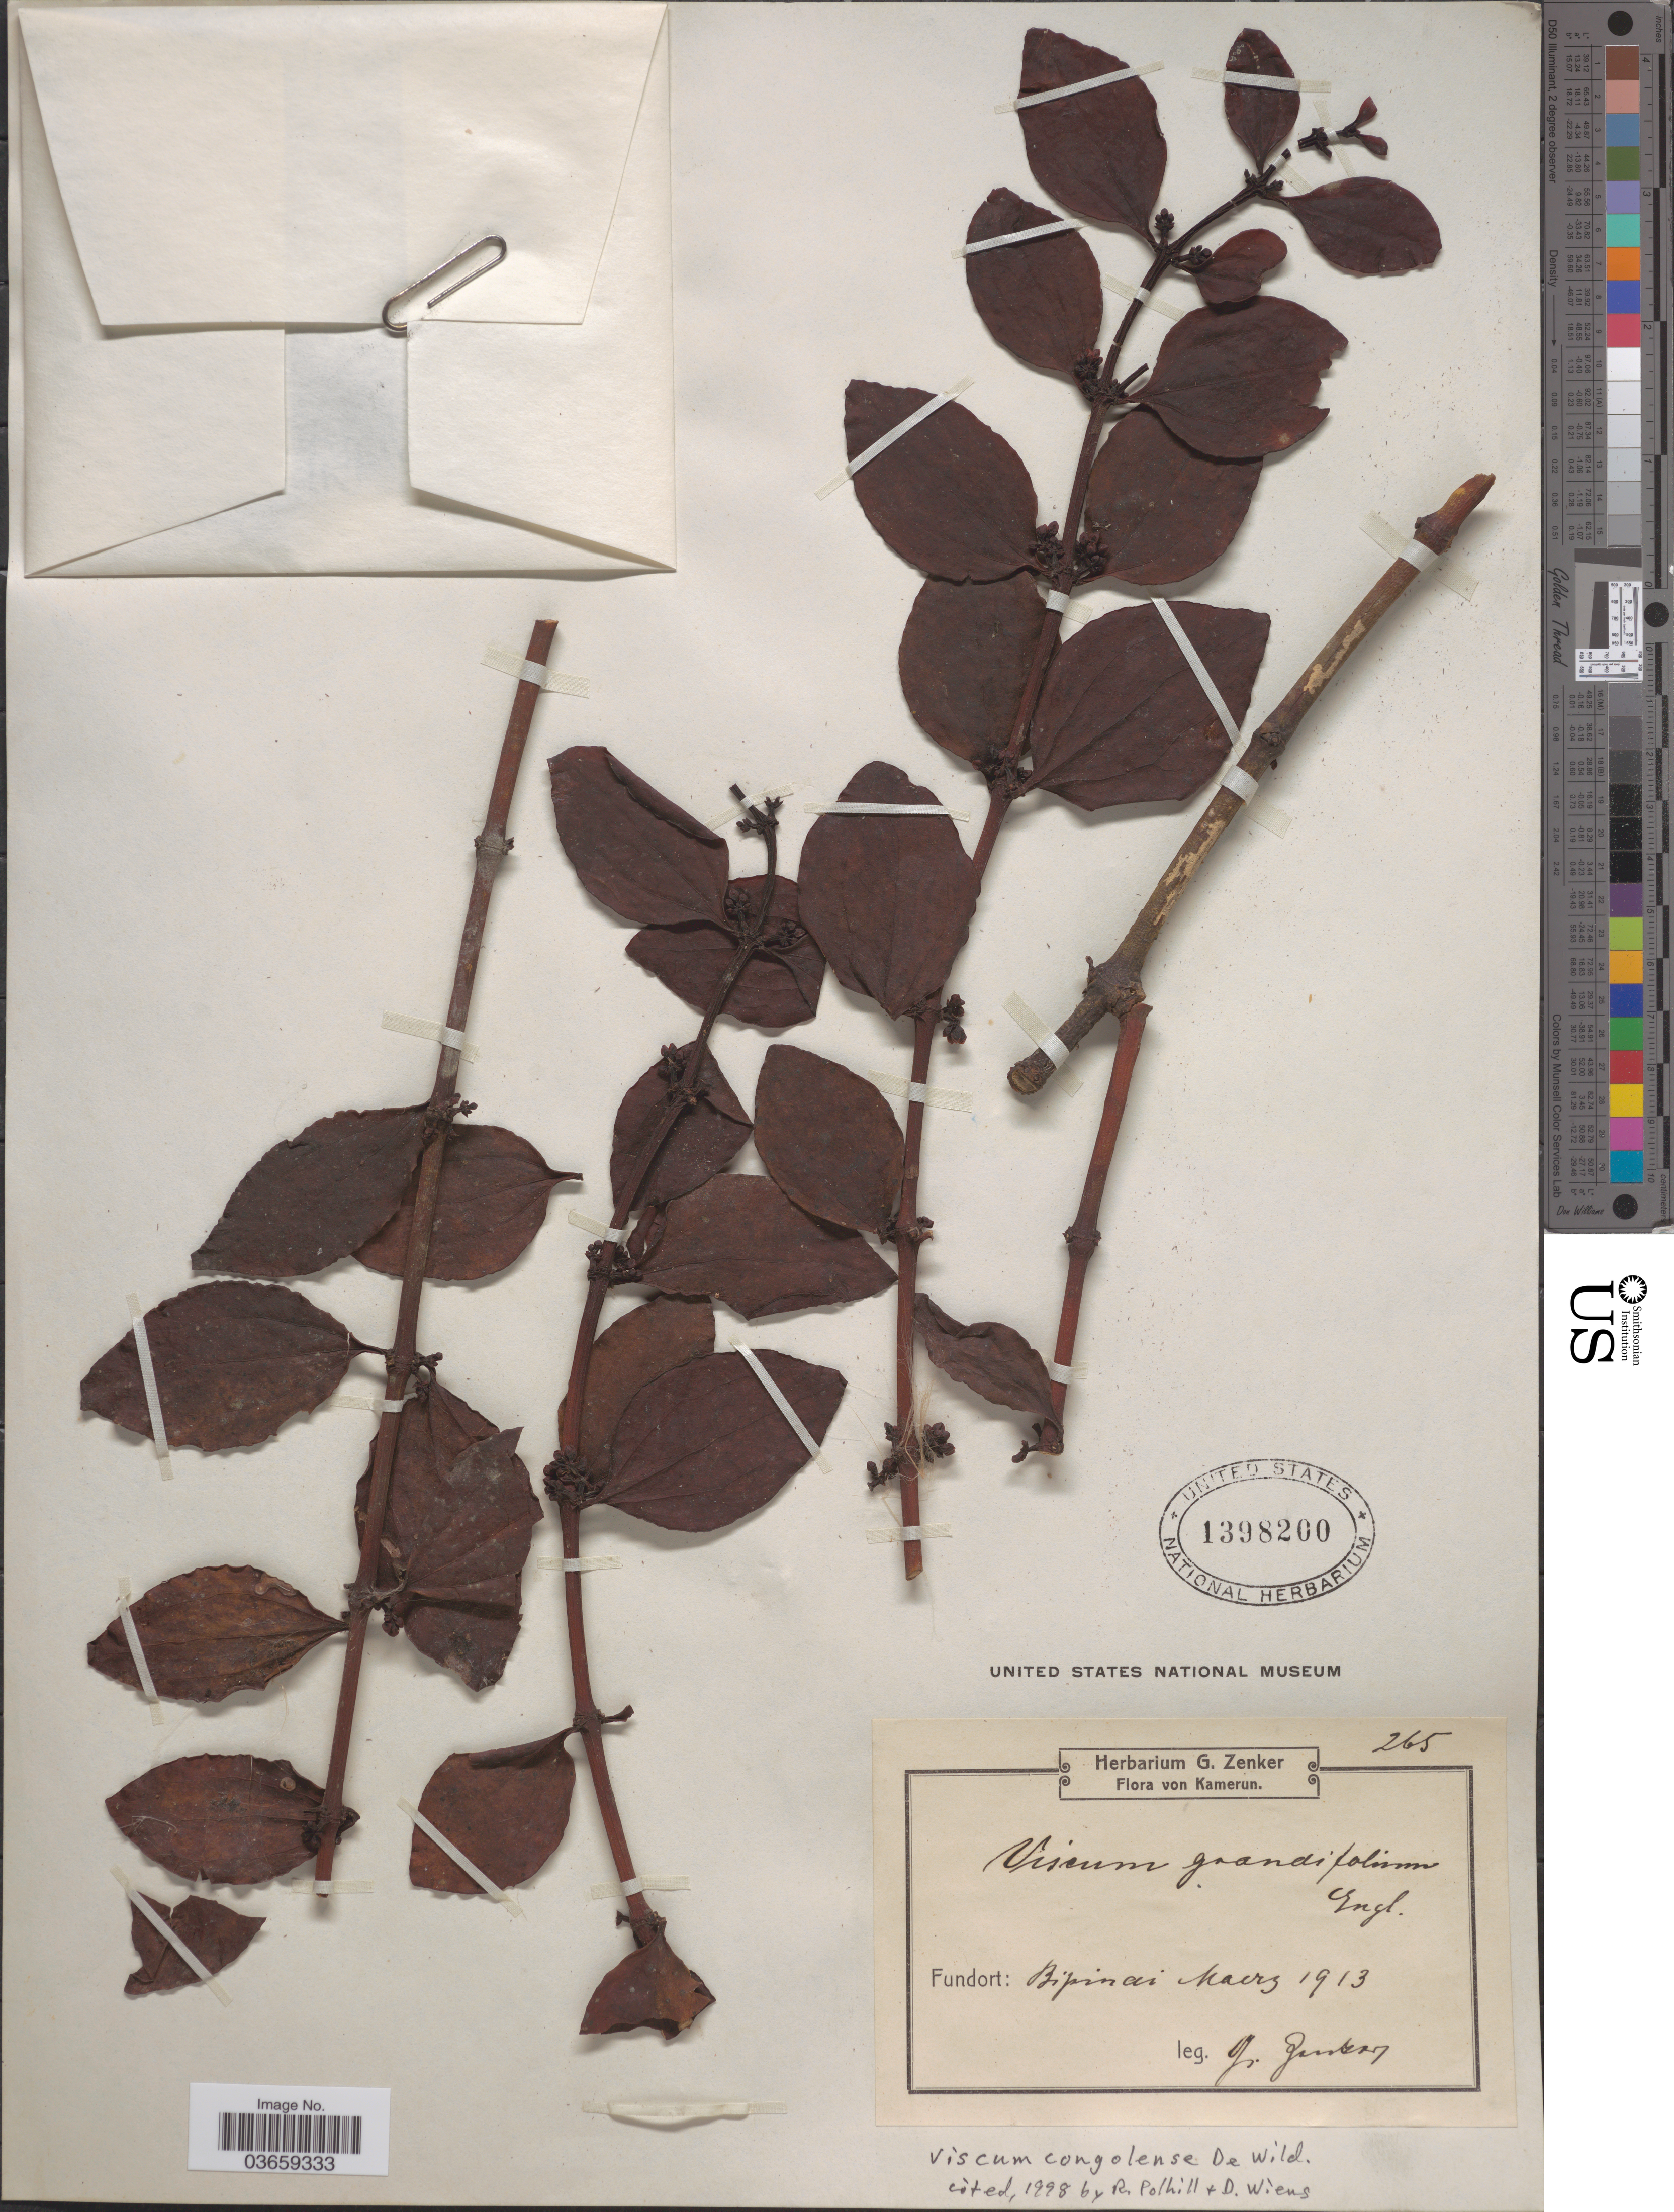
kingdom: Plantae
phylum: Tracheophyta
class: Magnoliopsida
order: Santalales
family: Viscaceae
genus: Viscum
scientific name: Viscum congolense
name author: De Wild.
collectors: G. A. Zenker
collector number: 265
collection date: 1913-03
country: Cameroon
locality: Bipindi.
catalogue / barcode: US 1398200